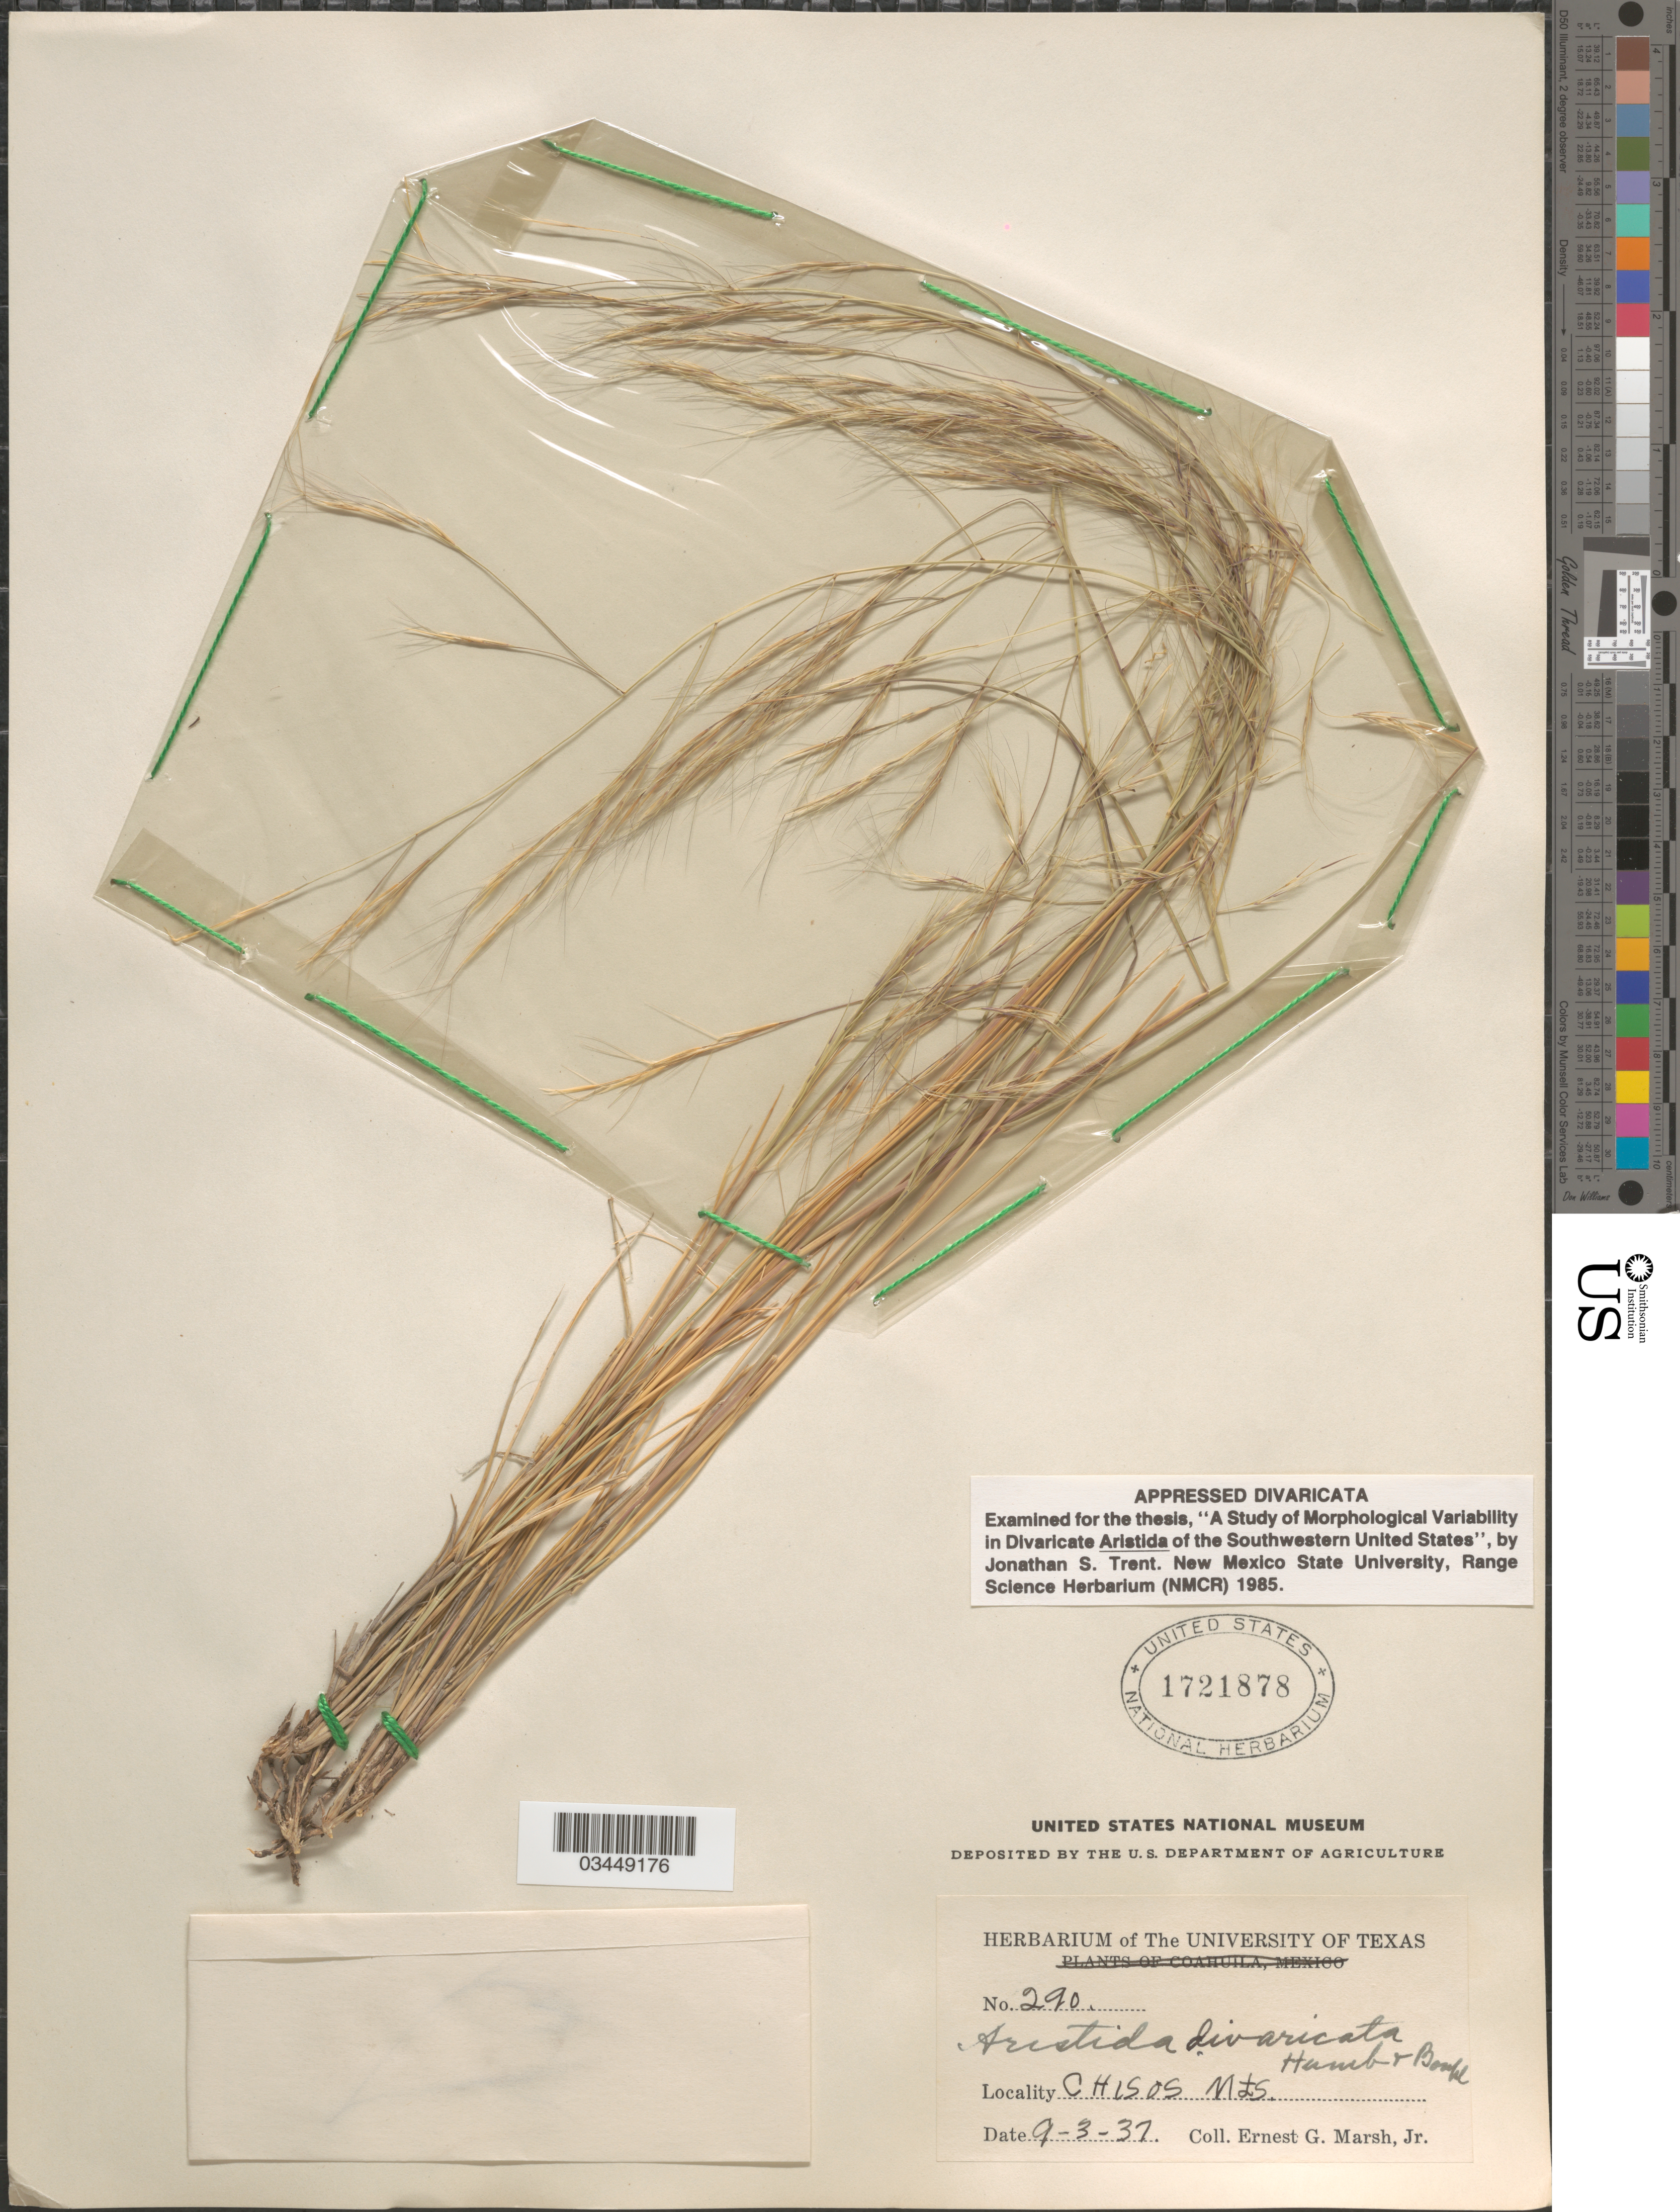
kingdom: Plantae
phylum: Tracheophyta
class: Liliopsida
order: Poales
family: Poaceae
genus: Aristida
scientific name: Aristida divaricata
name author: Humb. & Bonpl. ex Willd.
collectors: E. G. Marsh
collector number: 290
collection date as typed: Transcribed d/m/y: 3/9/37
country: United States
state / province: Texas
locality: Chisos Mts.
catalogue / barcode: US 1721878